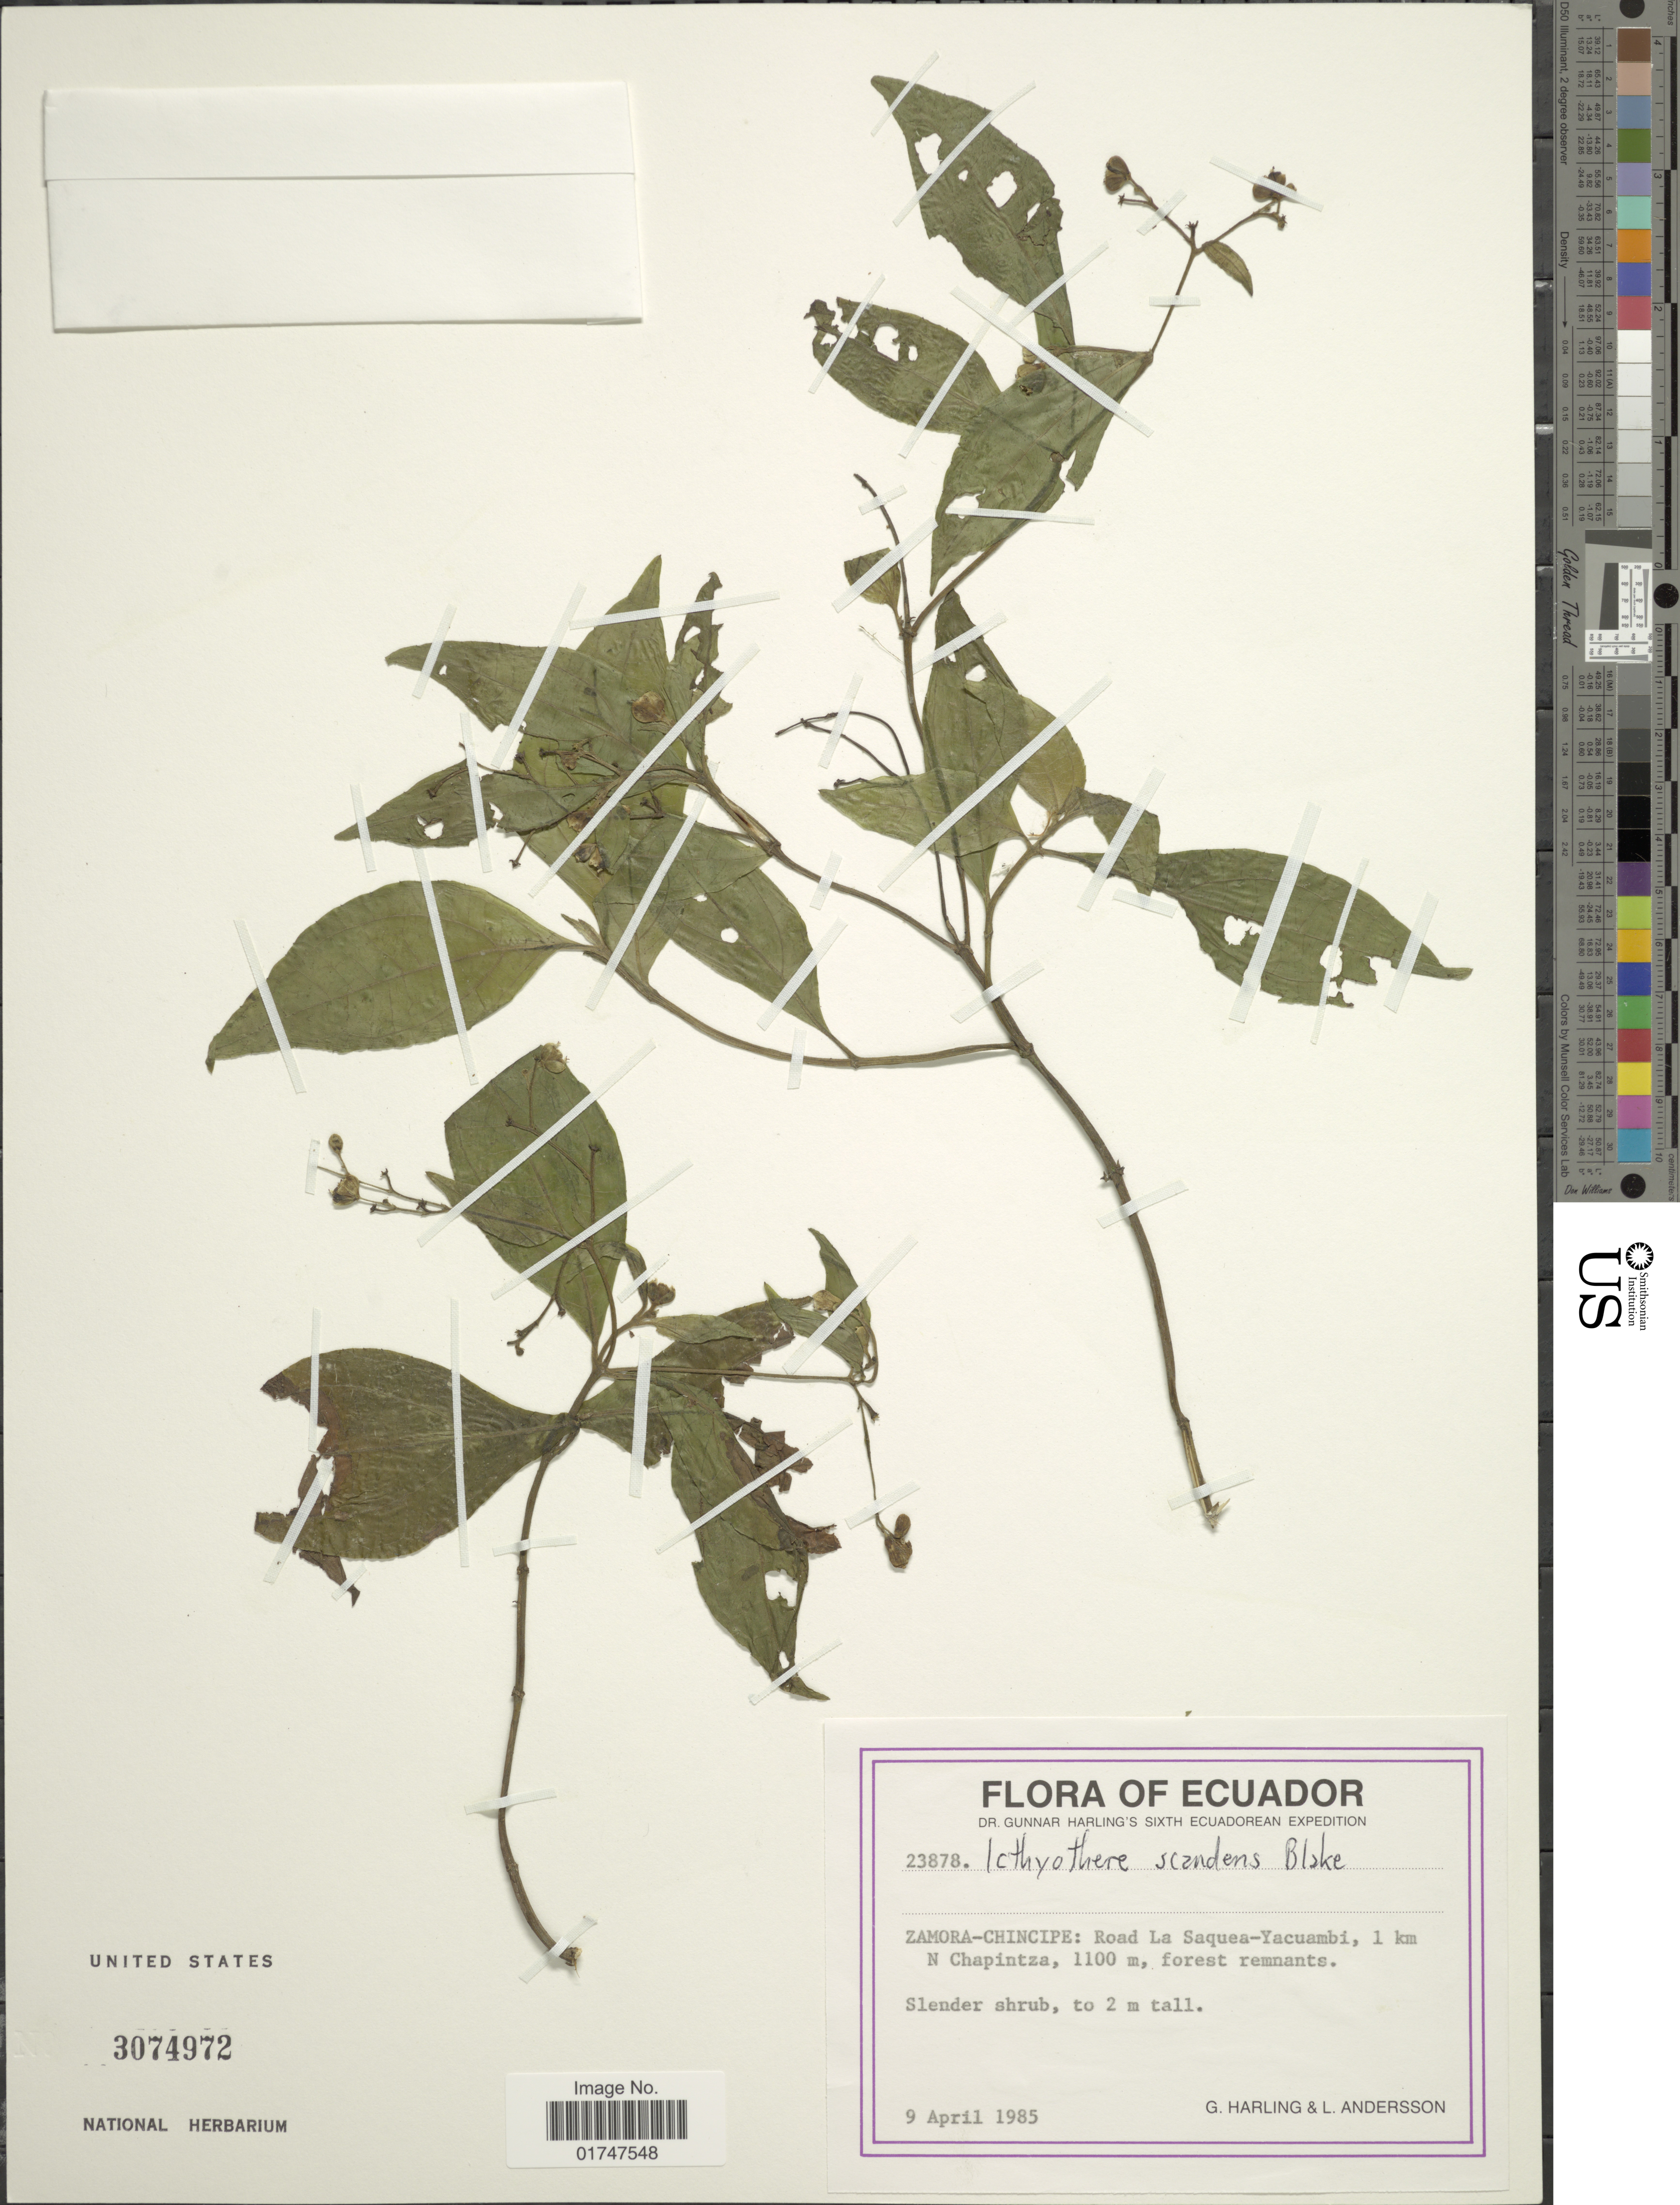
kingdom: Plantae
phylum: Tracheophyta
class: Magnoliopsida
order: Asterales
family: Asteraceae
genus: Ichthyothere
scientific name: Ichthyothere scandens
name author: S.F. Blake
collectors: G. Harling & L. Andersson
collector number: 23878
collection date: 1985-04-09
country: Ecuador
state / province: Zamora-Chinchipe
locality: Zamora-Chinchipe: Road La Saquea - Yacuambi, 1 km N Chapintza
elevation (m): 1100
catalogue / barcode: US 3074972